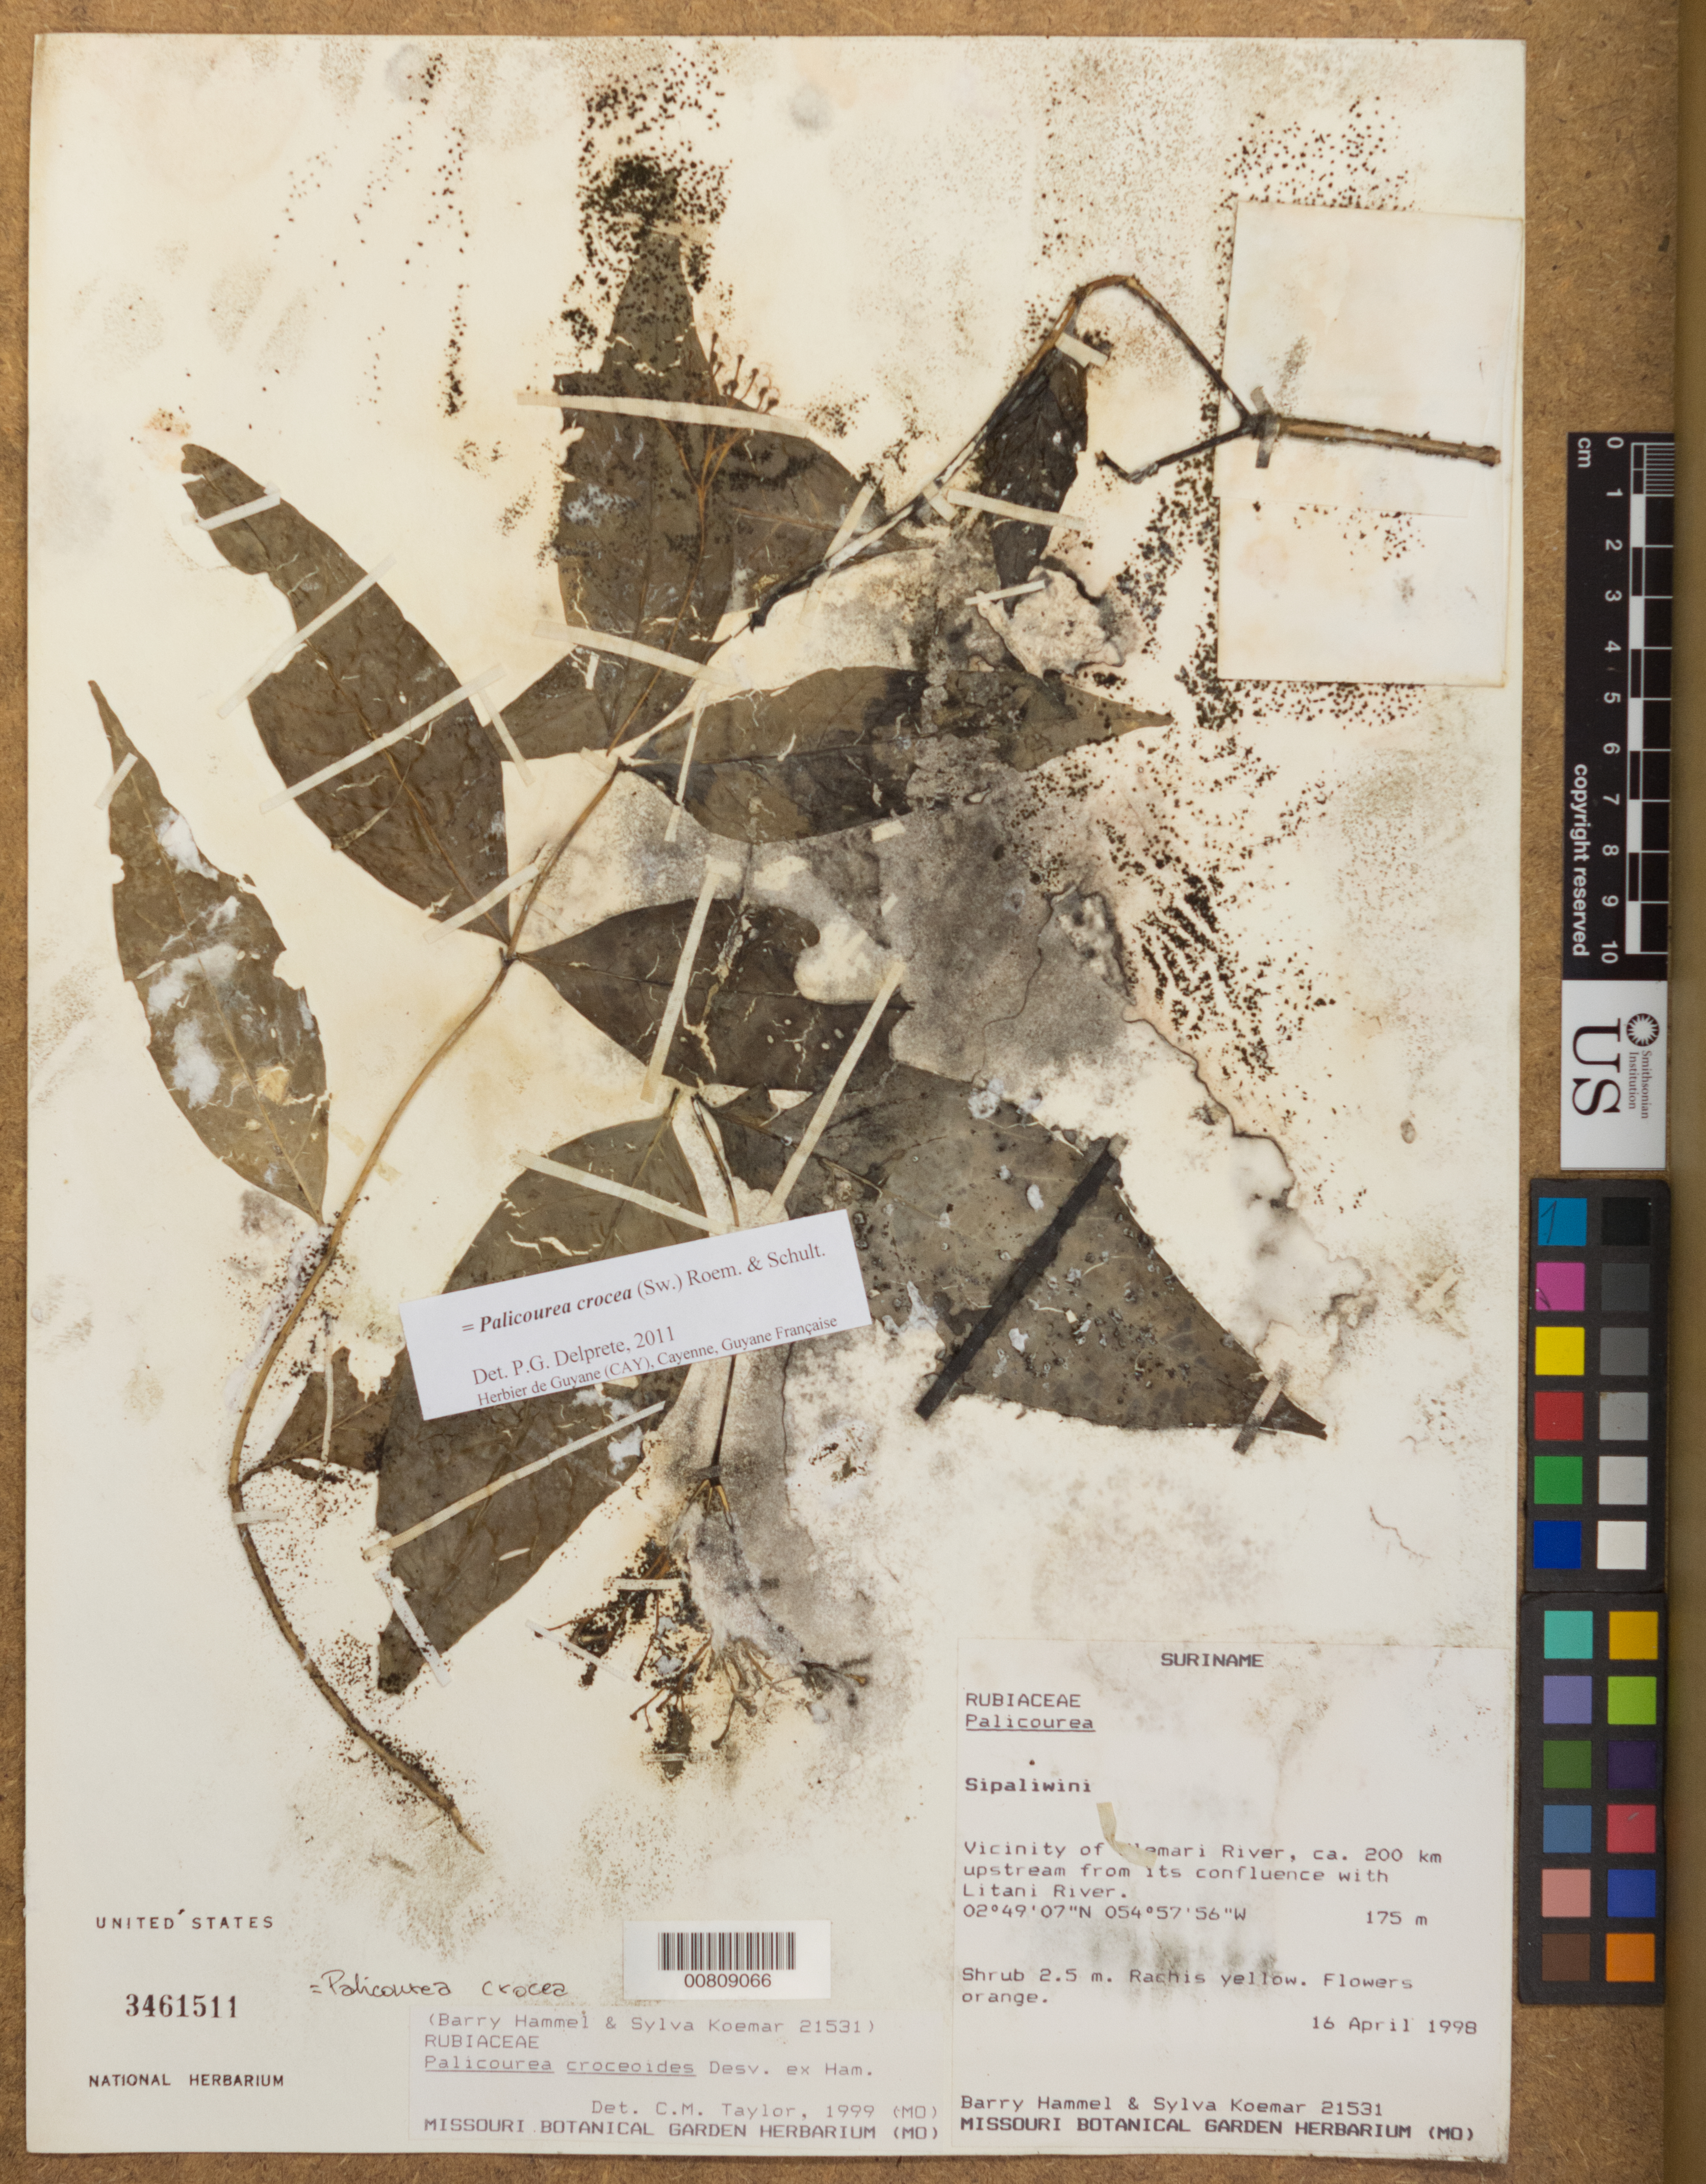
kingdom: Plantae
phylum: Tracheophyta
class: Magnoliopsida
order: Gentianales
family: Rubiaceae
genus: Palicourea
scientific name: Palicourea croceoides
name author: Desv. ex Ham.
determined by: Taylor, Charlotte M.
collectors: B. Hammel & S. Koemar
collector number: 21531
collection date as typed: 16-Apr-98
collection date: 1998-04-16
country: Suriname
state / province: Sipaliwini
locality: Ulemari R., ca. 200 km upstream from confl. with Litani R.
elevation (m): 175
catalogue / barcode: US 3461511